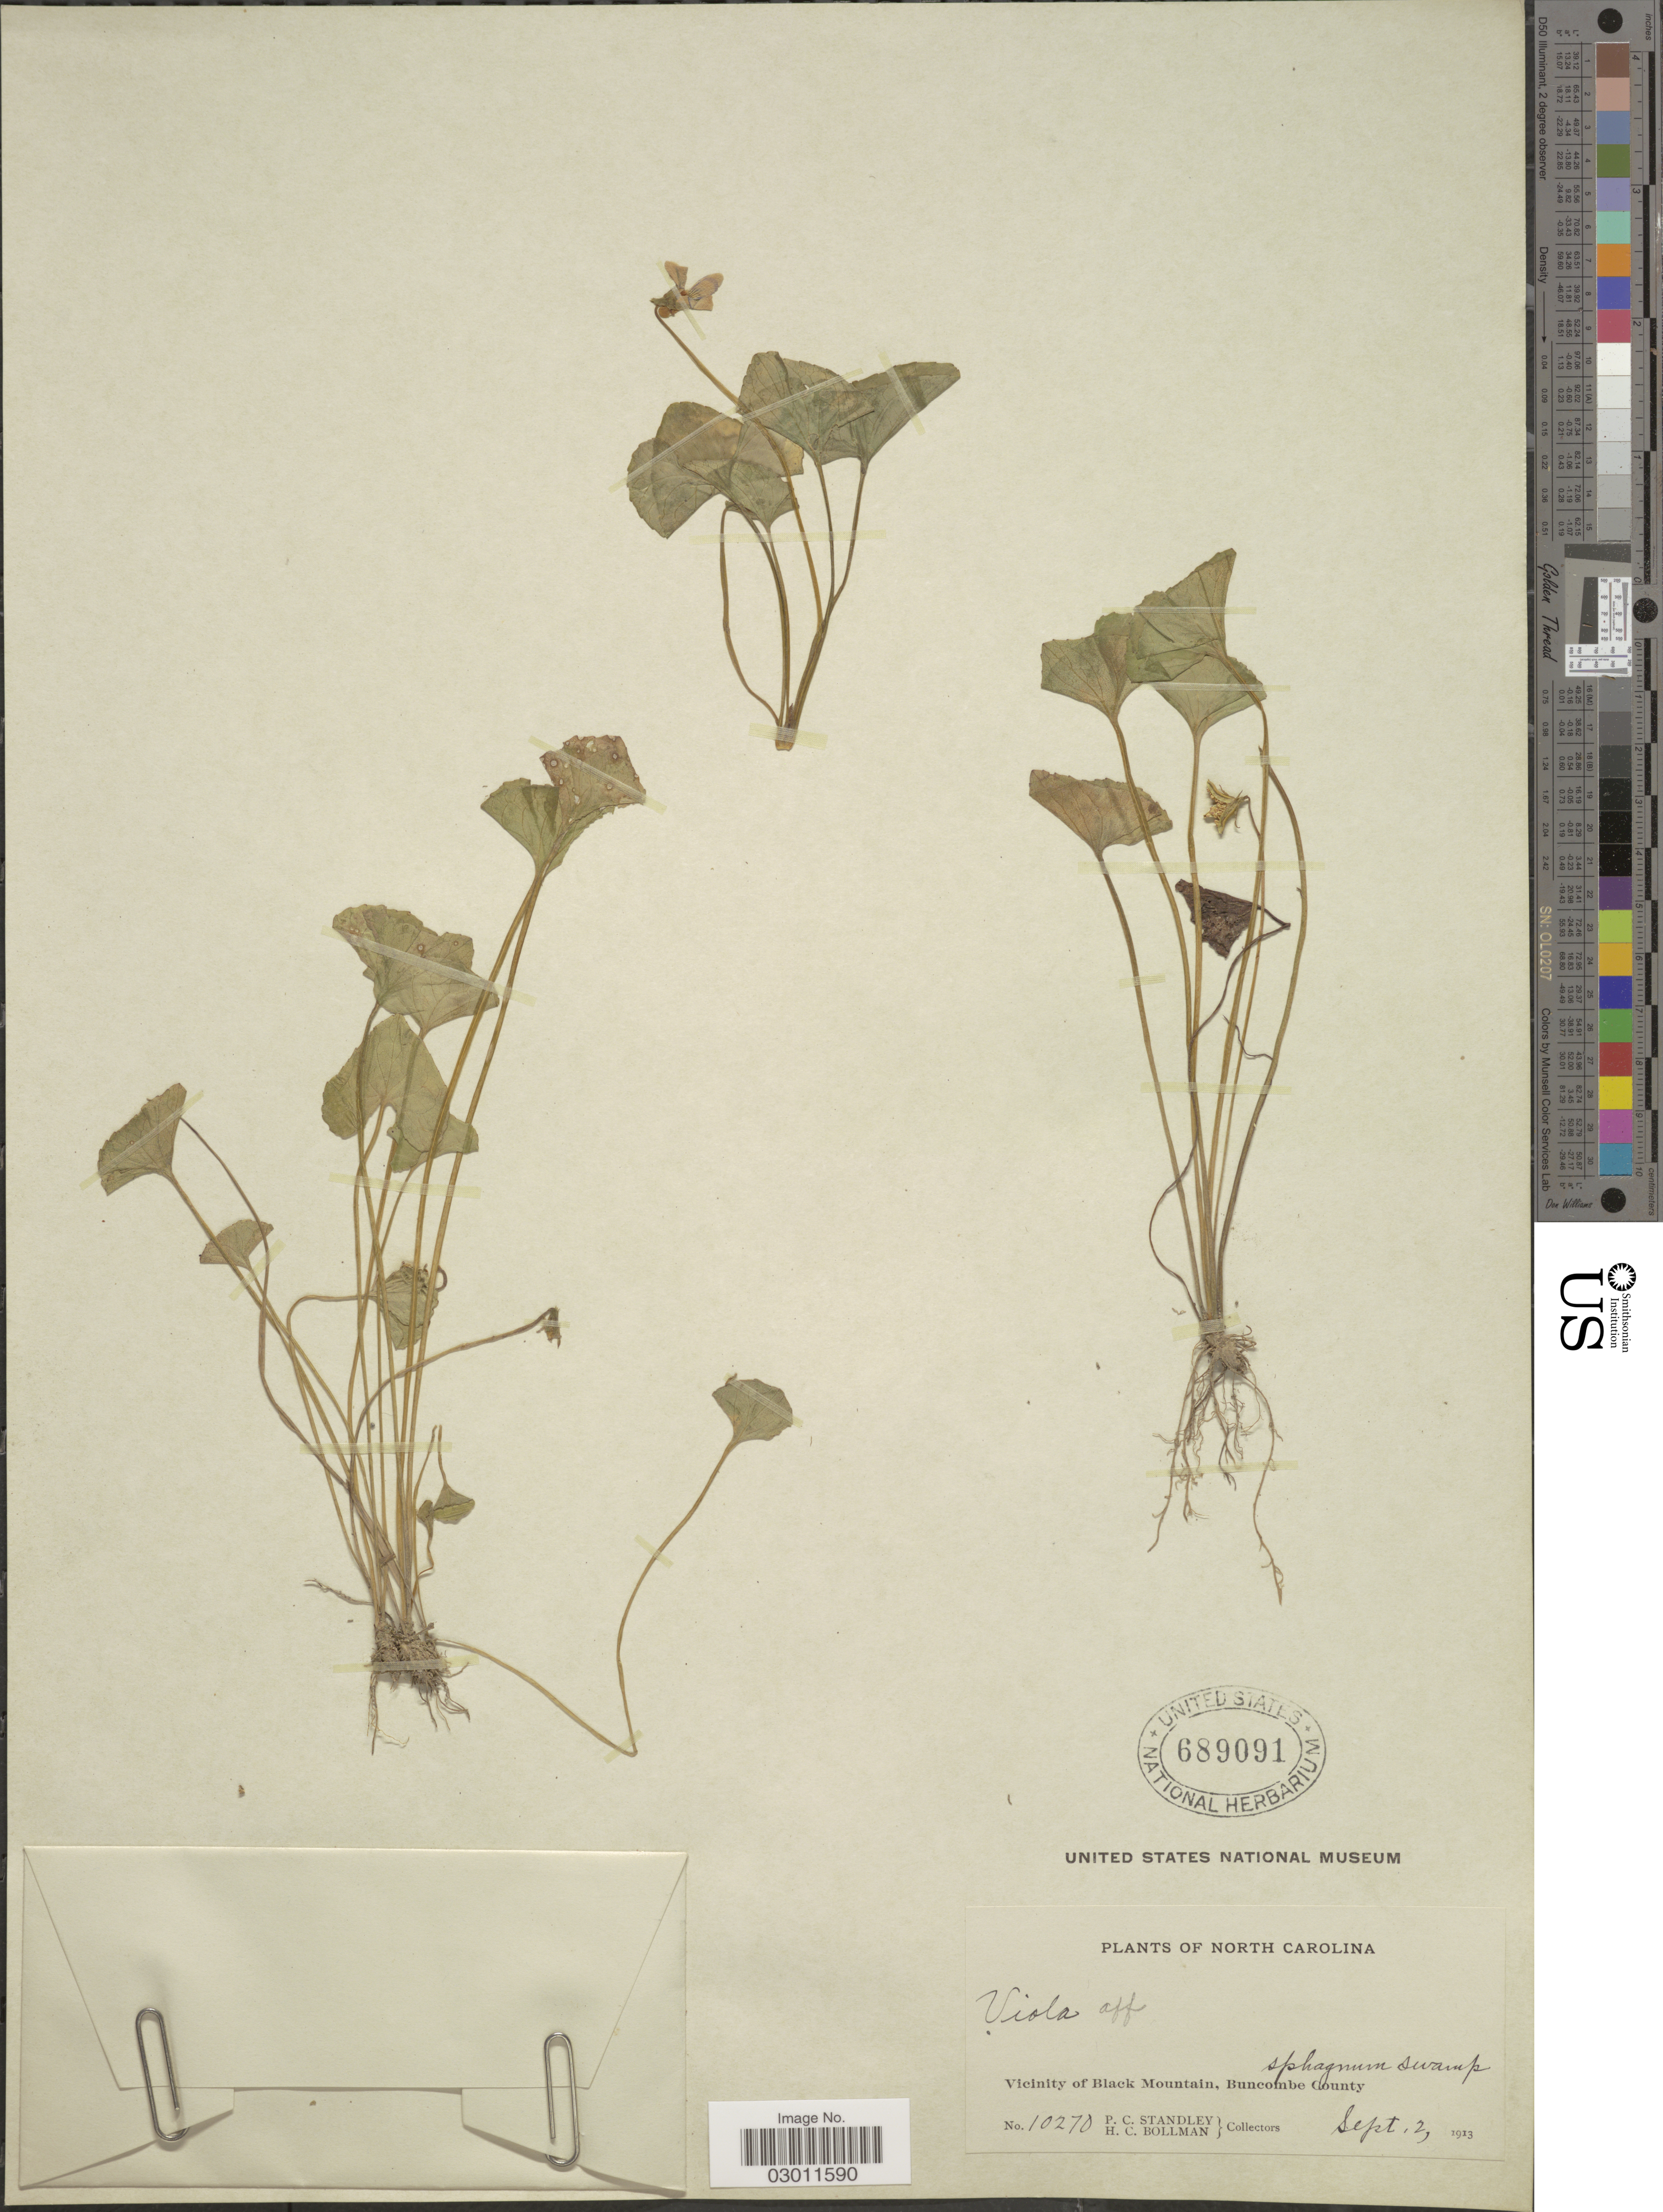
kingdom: Plantae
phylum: Tracheophyta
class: Magnoliopsida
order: Malpighiales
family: Violaceae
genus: Viola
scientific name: Viola affinis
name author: LeConte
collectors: P. C. Standley & H. C. Bollman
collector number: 10270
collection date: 1913-09-02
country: United States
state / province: North Carolina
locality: Vicinity of Black Mountain, Buncombe County.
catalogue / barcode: US 689091